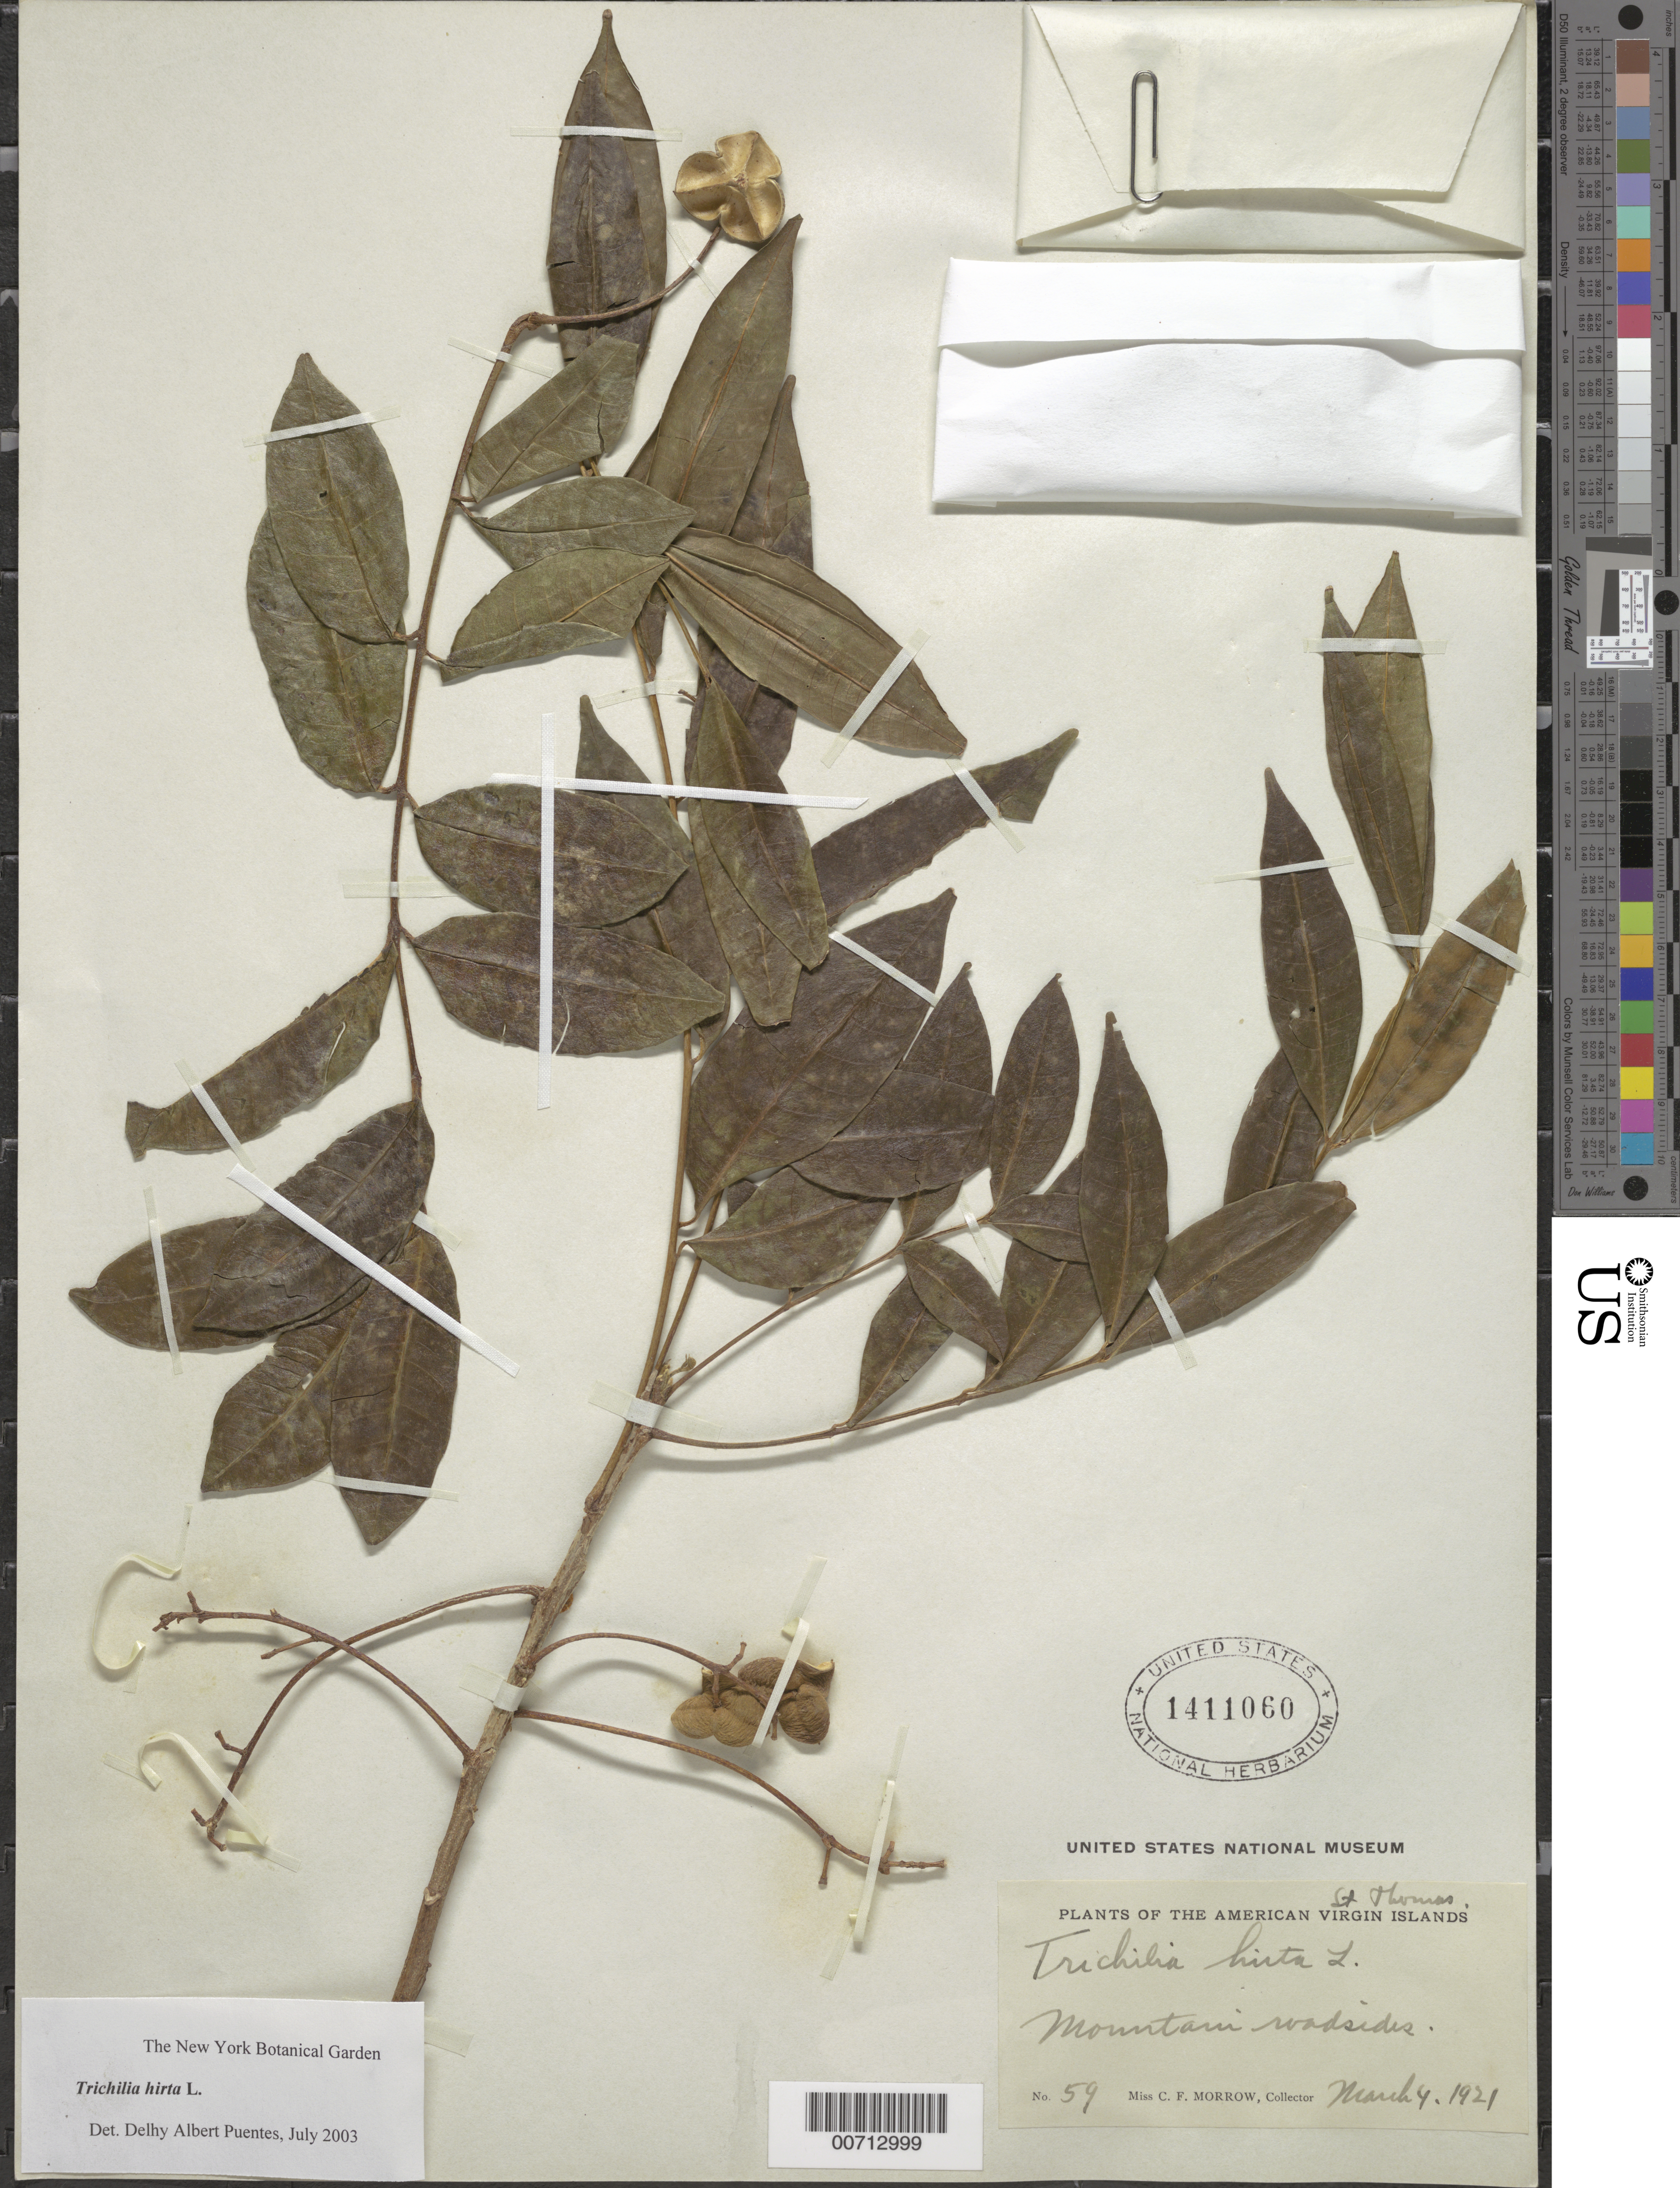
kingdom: Plantae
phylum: Tracheophyta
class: Magnoliopsida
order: Sapindales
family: Meliaceae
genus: Trichilia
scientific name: Trichilia hirta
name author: L.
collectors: C. Morrow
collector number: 59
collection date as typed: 04 Mar 1921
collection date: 1921-03-04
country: U.S. Virgin Islands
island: St. Thomas Island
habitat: Mountain roadsides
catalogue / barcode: US 1411060